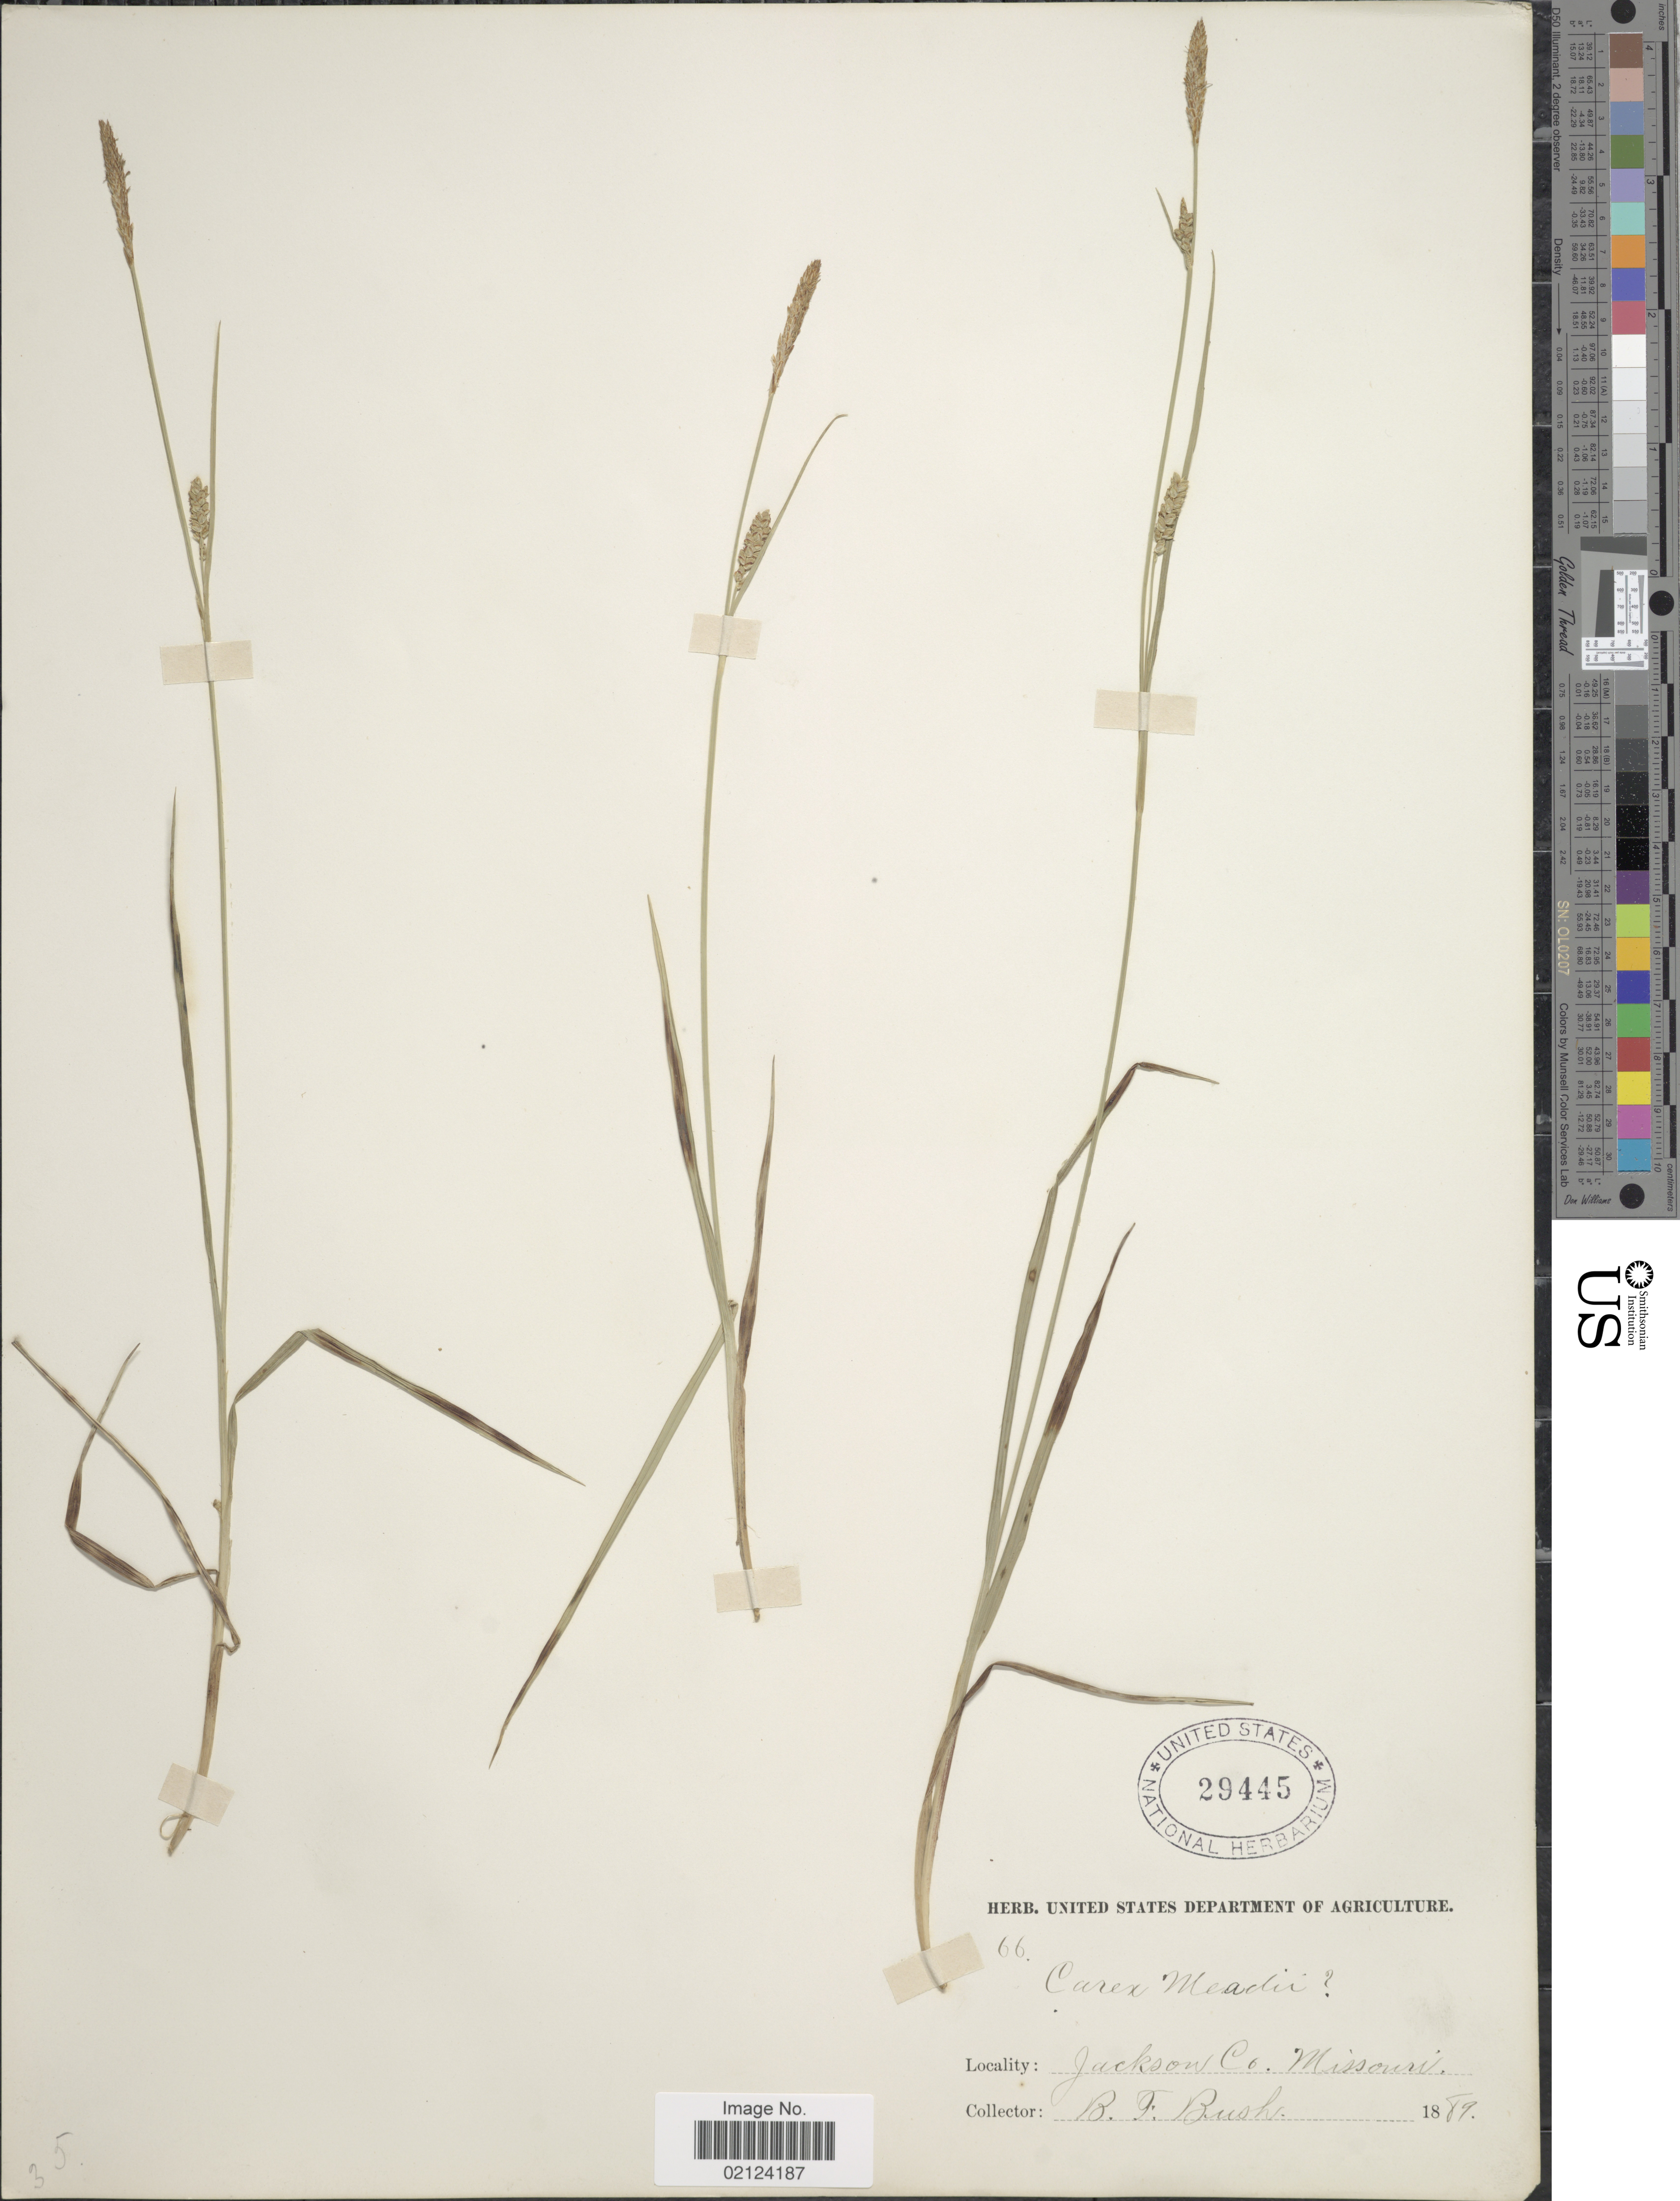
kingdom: Plantae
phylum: Tracheophyta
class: Liliopsida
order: Poales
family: Cyperaceae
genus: Carex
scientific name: Carex meadii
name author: Dewey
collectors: B. F. Bush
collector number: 66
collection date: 1889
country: United States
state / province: Missouri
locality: Jackson Co.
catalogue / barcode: US 29445